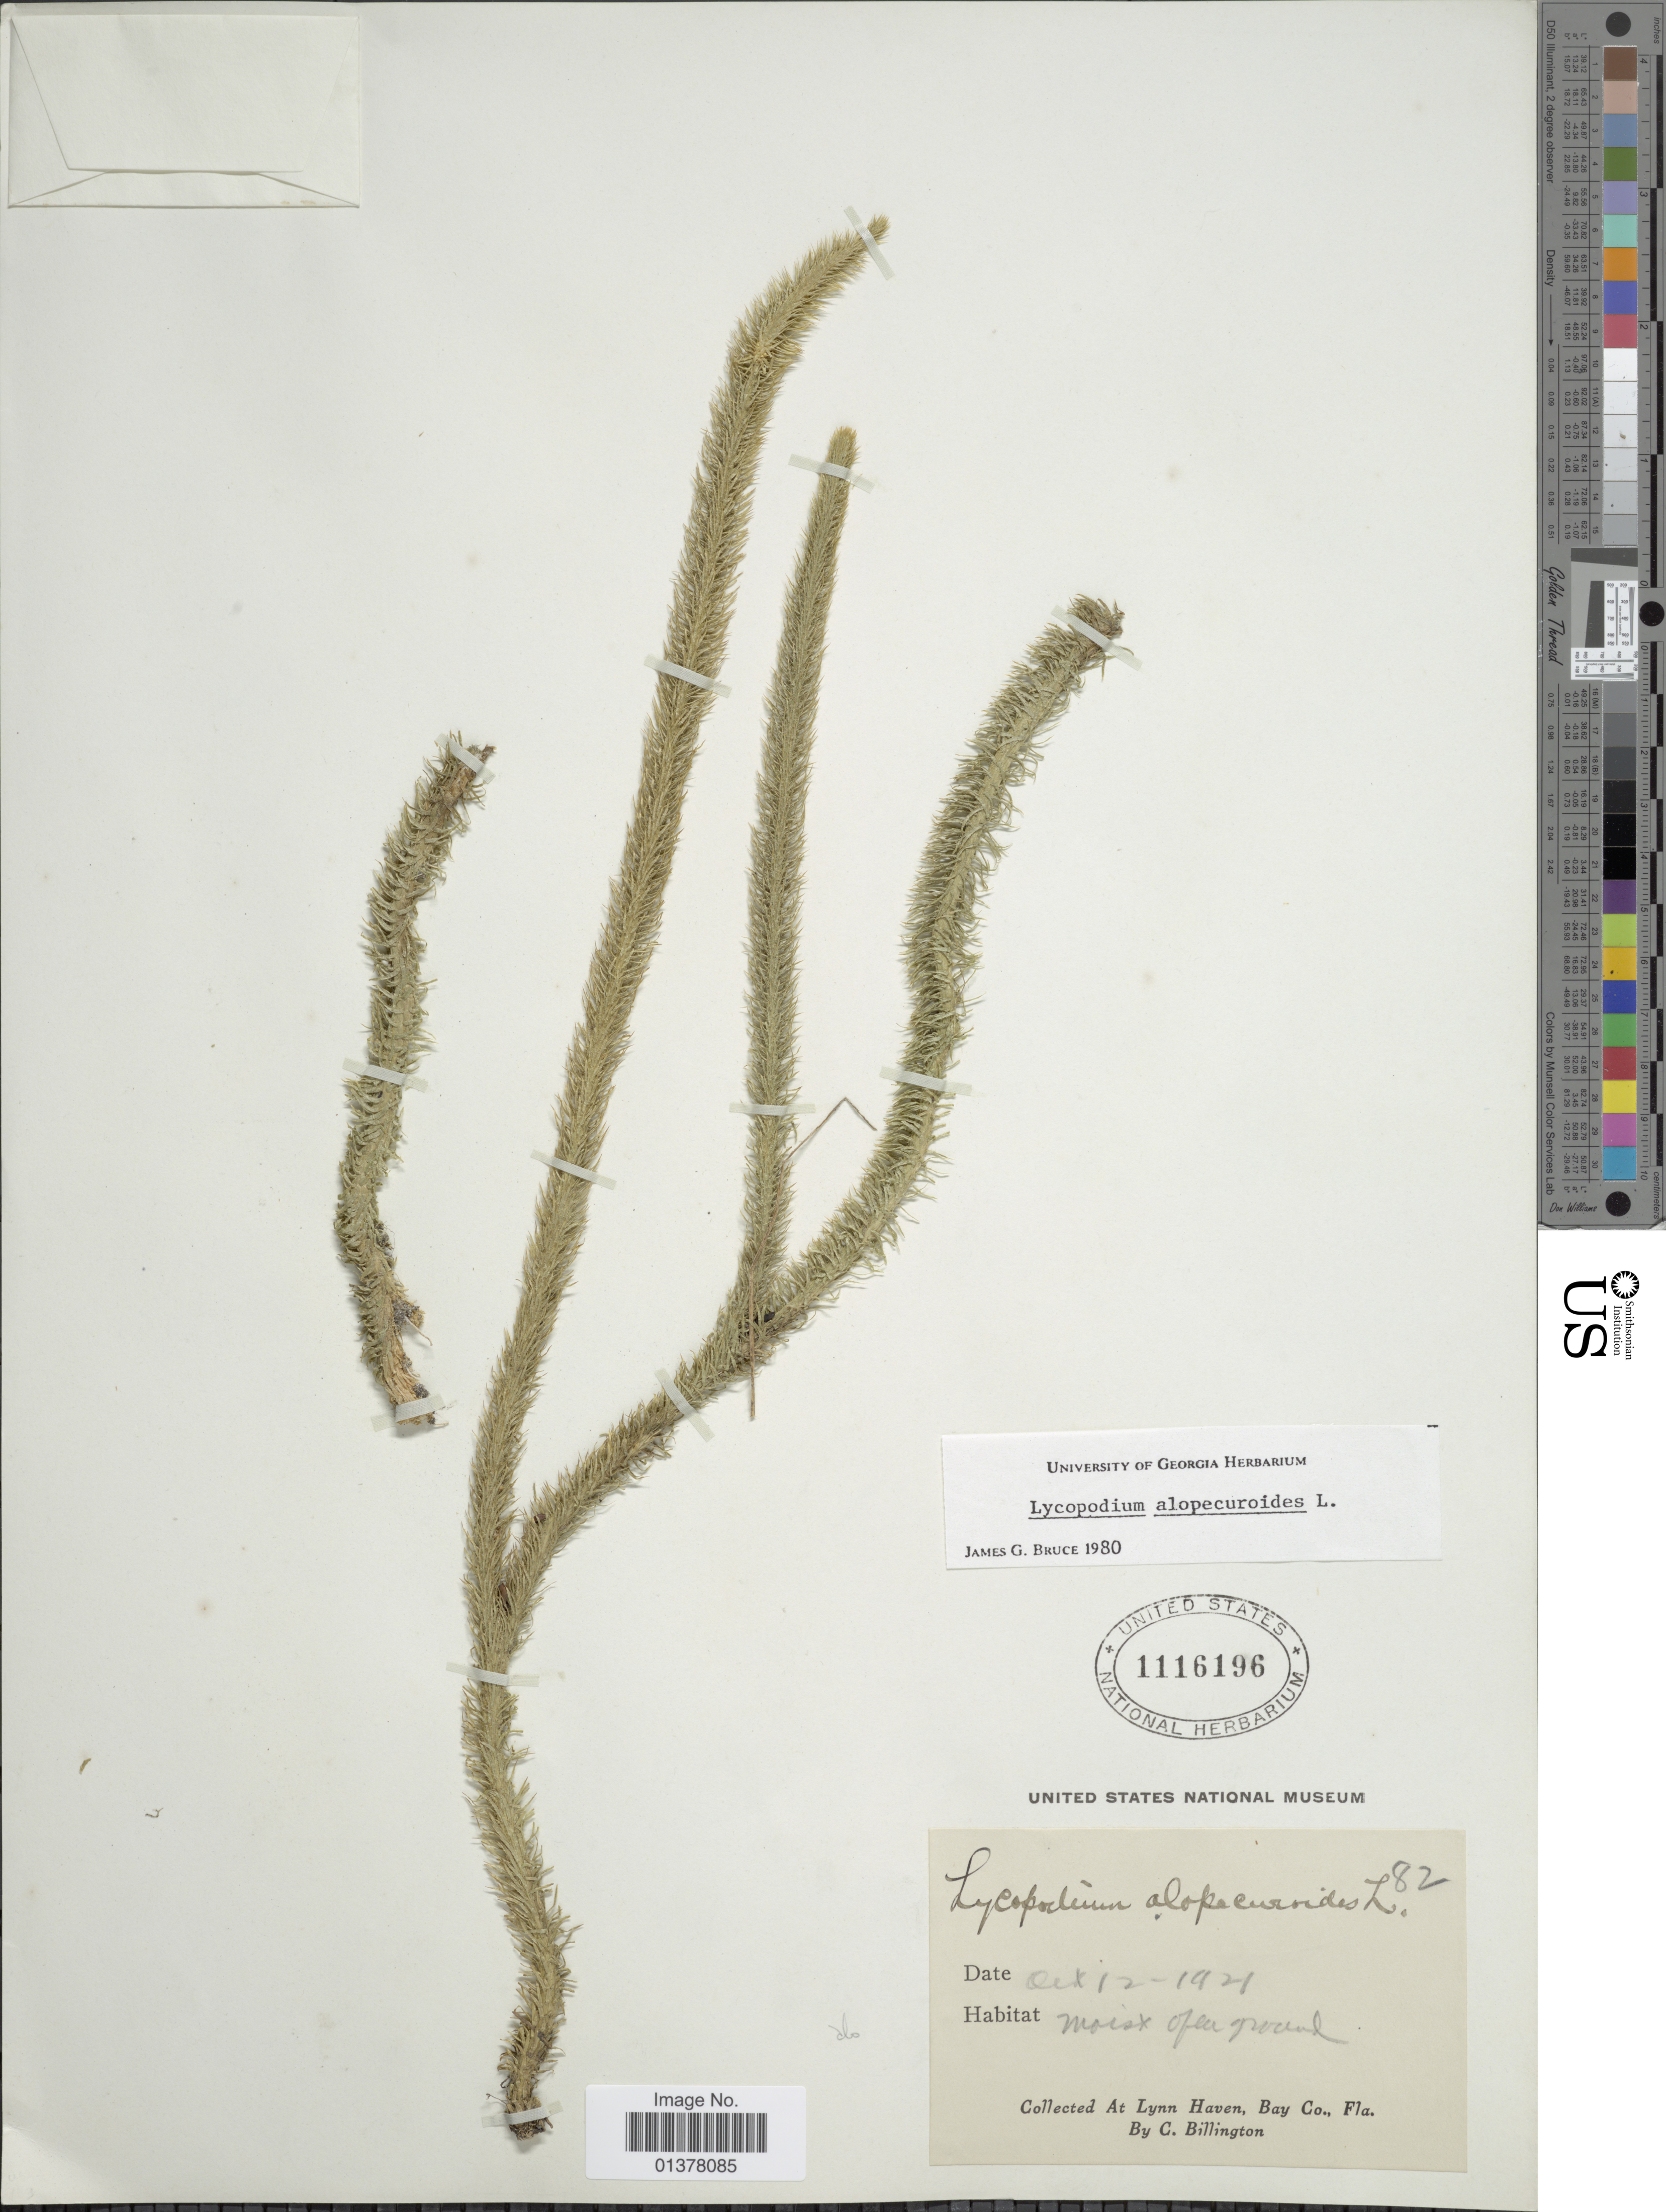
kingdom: Plantae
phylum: Tracheophyta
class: Lycopodiopsida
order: Lycopodiales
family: Lycopodiaceae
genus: Lycopodiella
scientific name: Lycopodiella alopecuroides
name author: (L.) Cranfill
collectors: C. Billington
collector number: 82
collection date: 1921-10-12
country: United States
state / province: Florida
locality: Lynn Haven, Bay Co.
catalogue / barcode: US 1116196